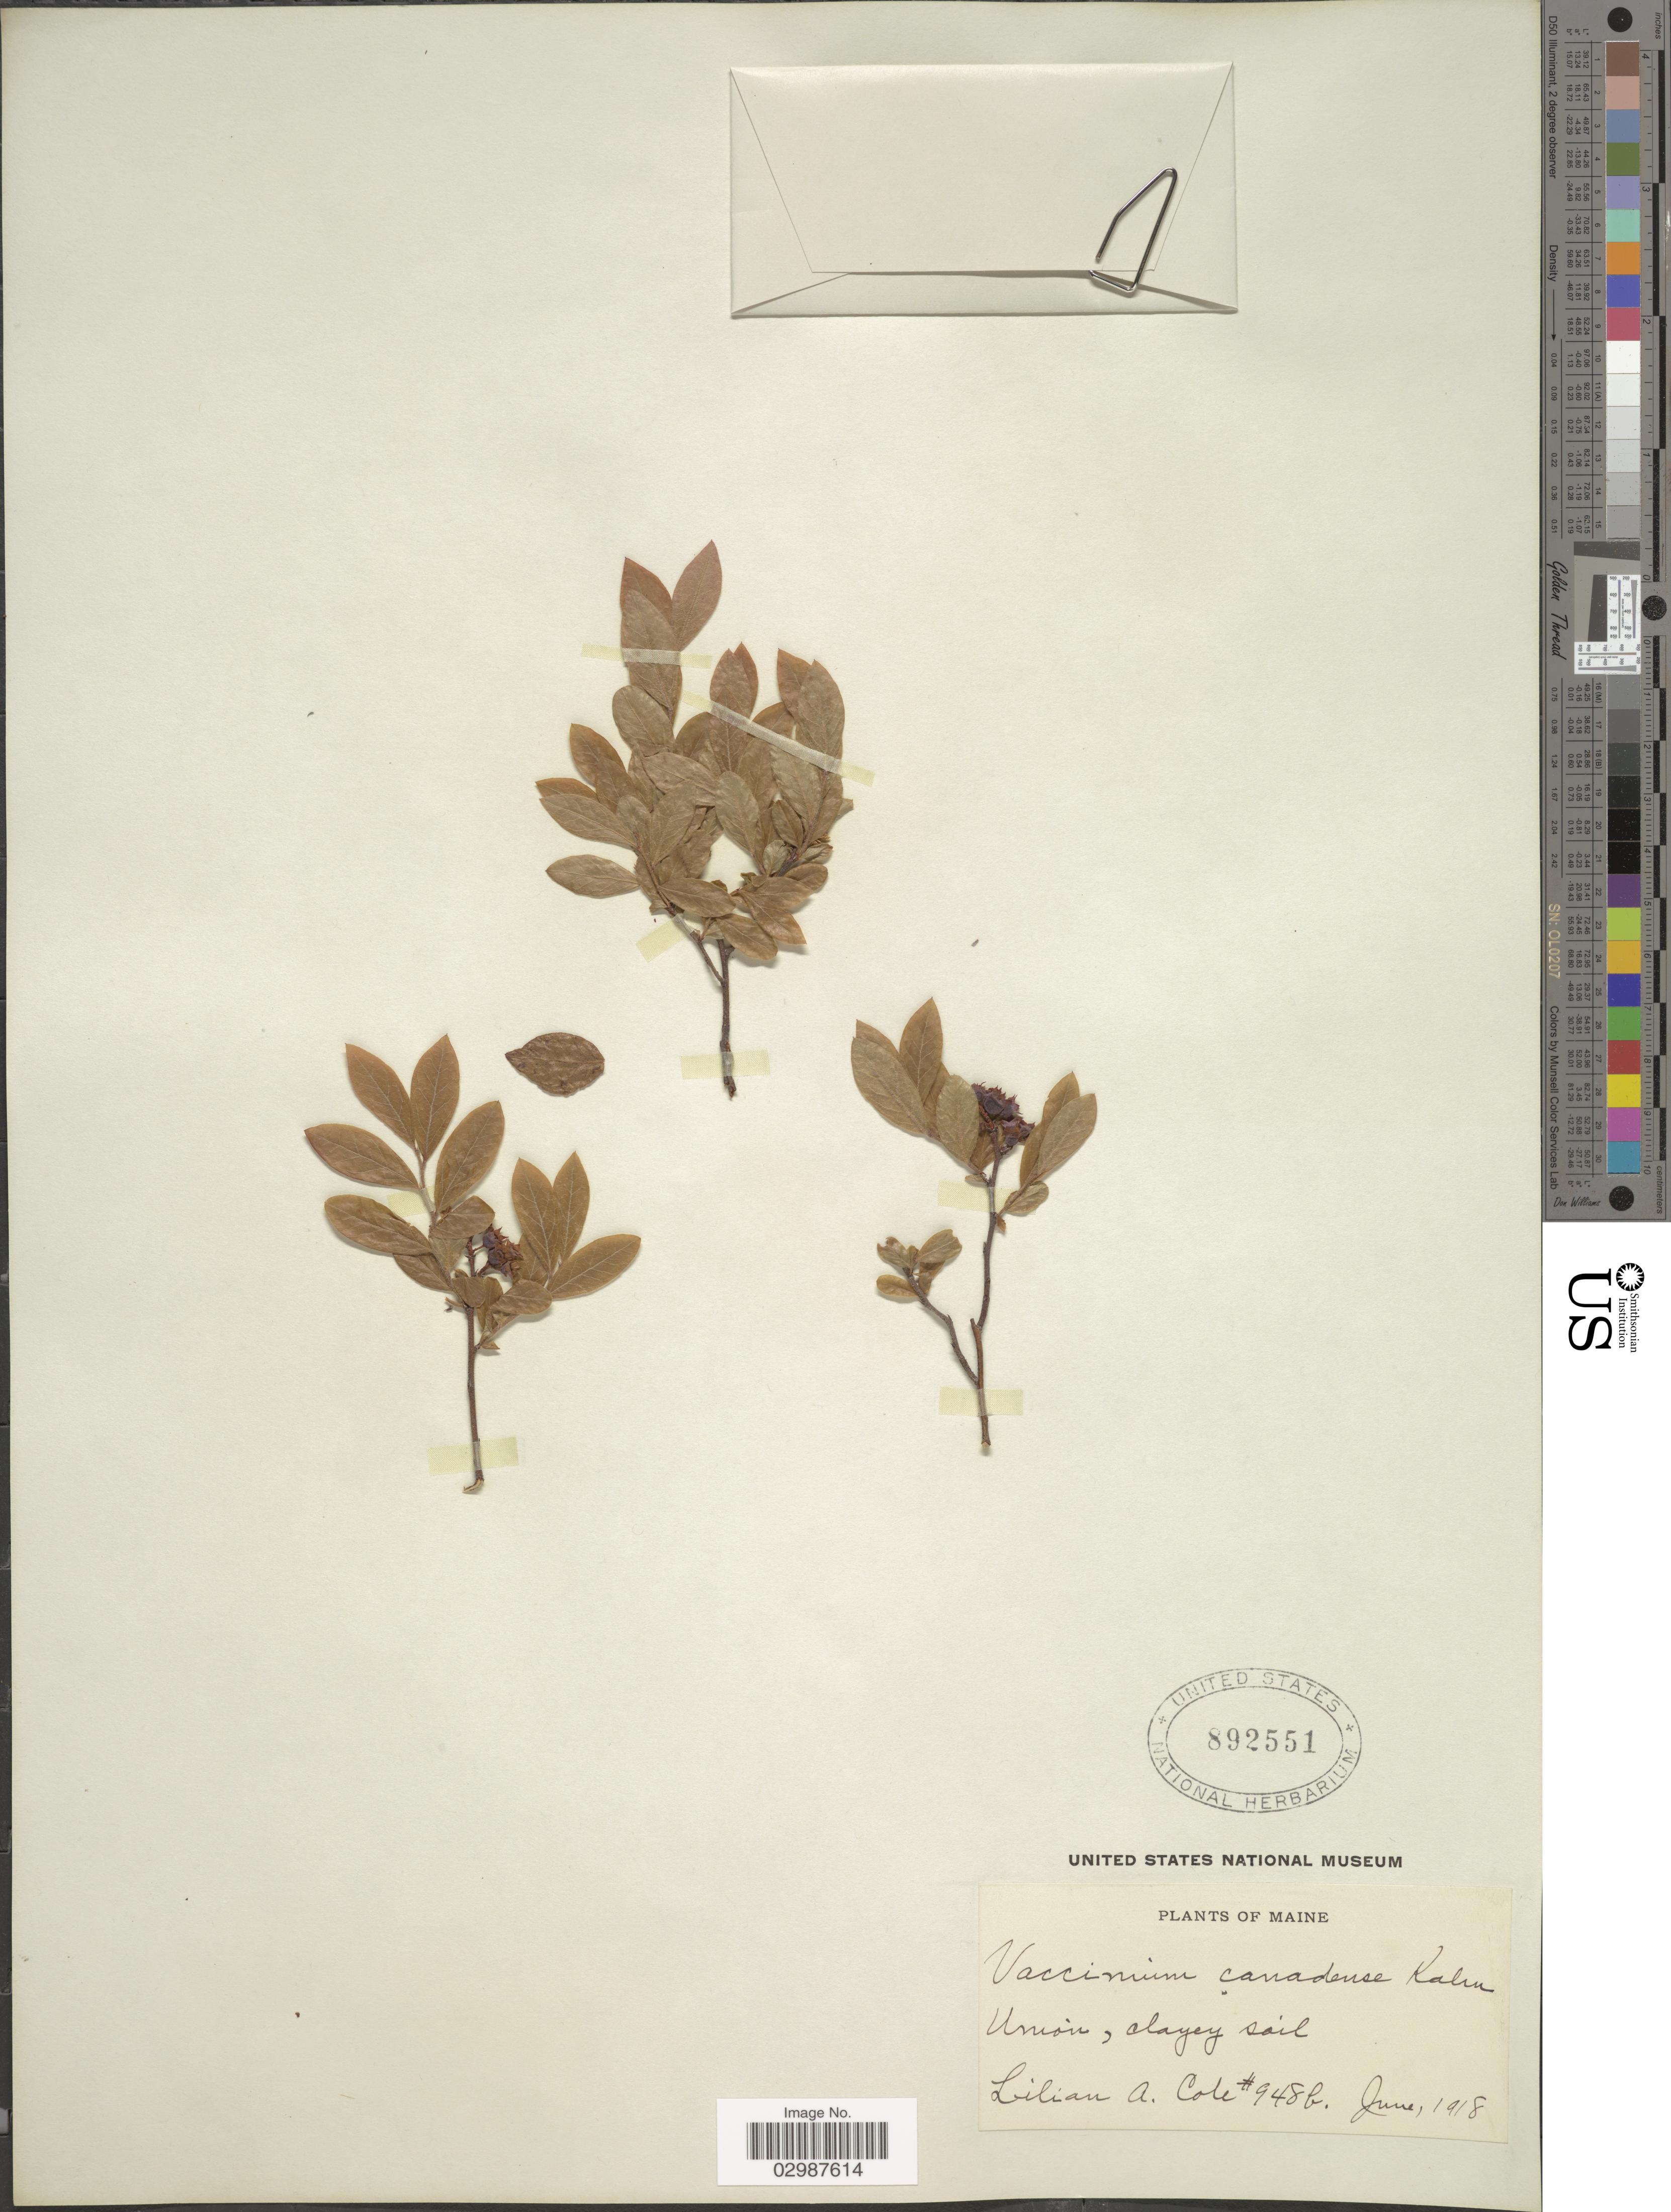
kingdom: Plantae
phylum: Tracheophyta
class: Magnoliopsida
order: Ericales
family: Ericaceae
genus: Vaccinium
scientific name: Vaccinium canadense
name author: Kalm ex Richardson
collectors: L. A. Cole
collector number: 948b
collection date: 1918-06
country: United States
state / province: Maine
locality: Union.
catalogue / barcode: US 892551